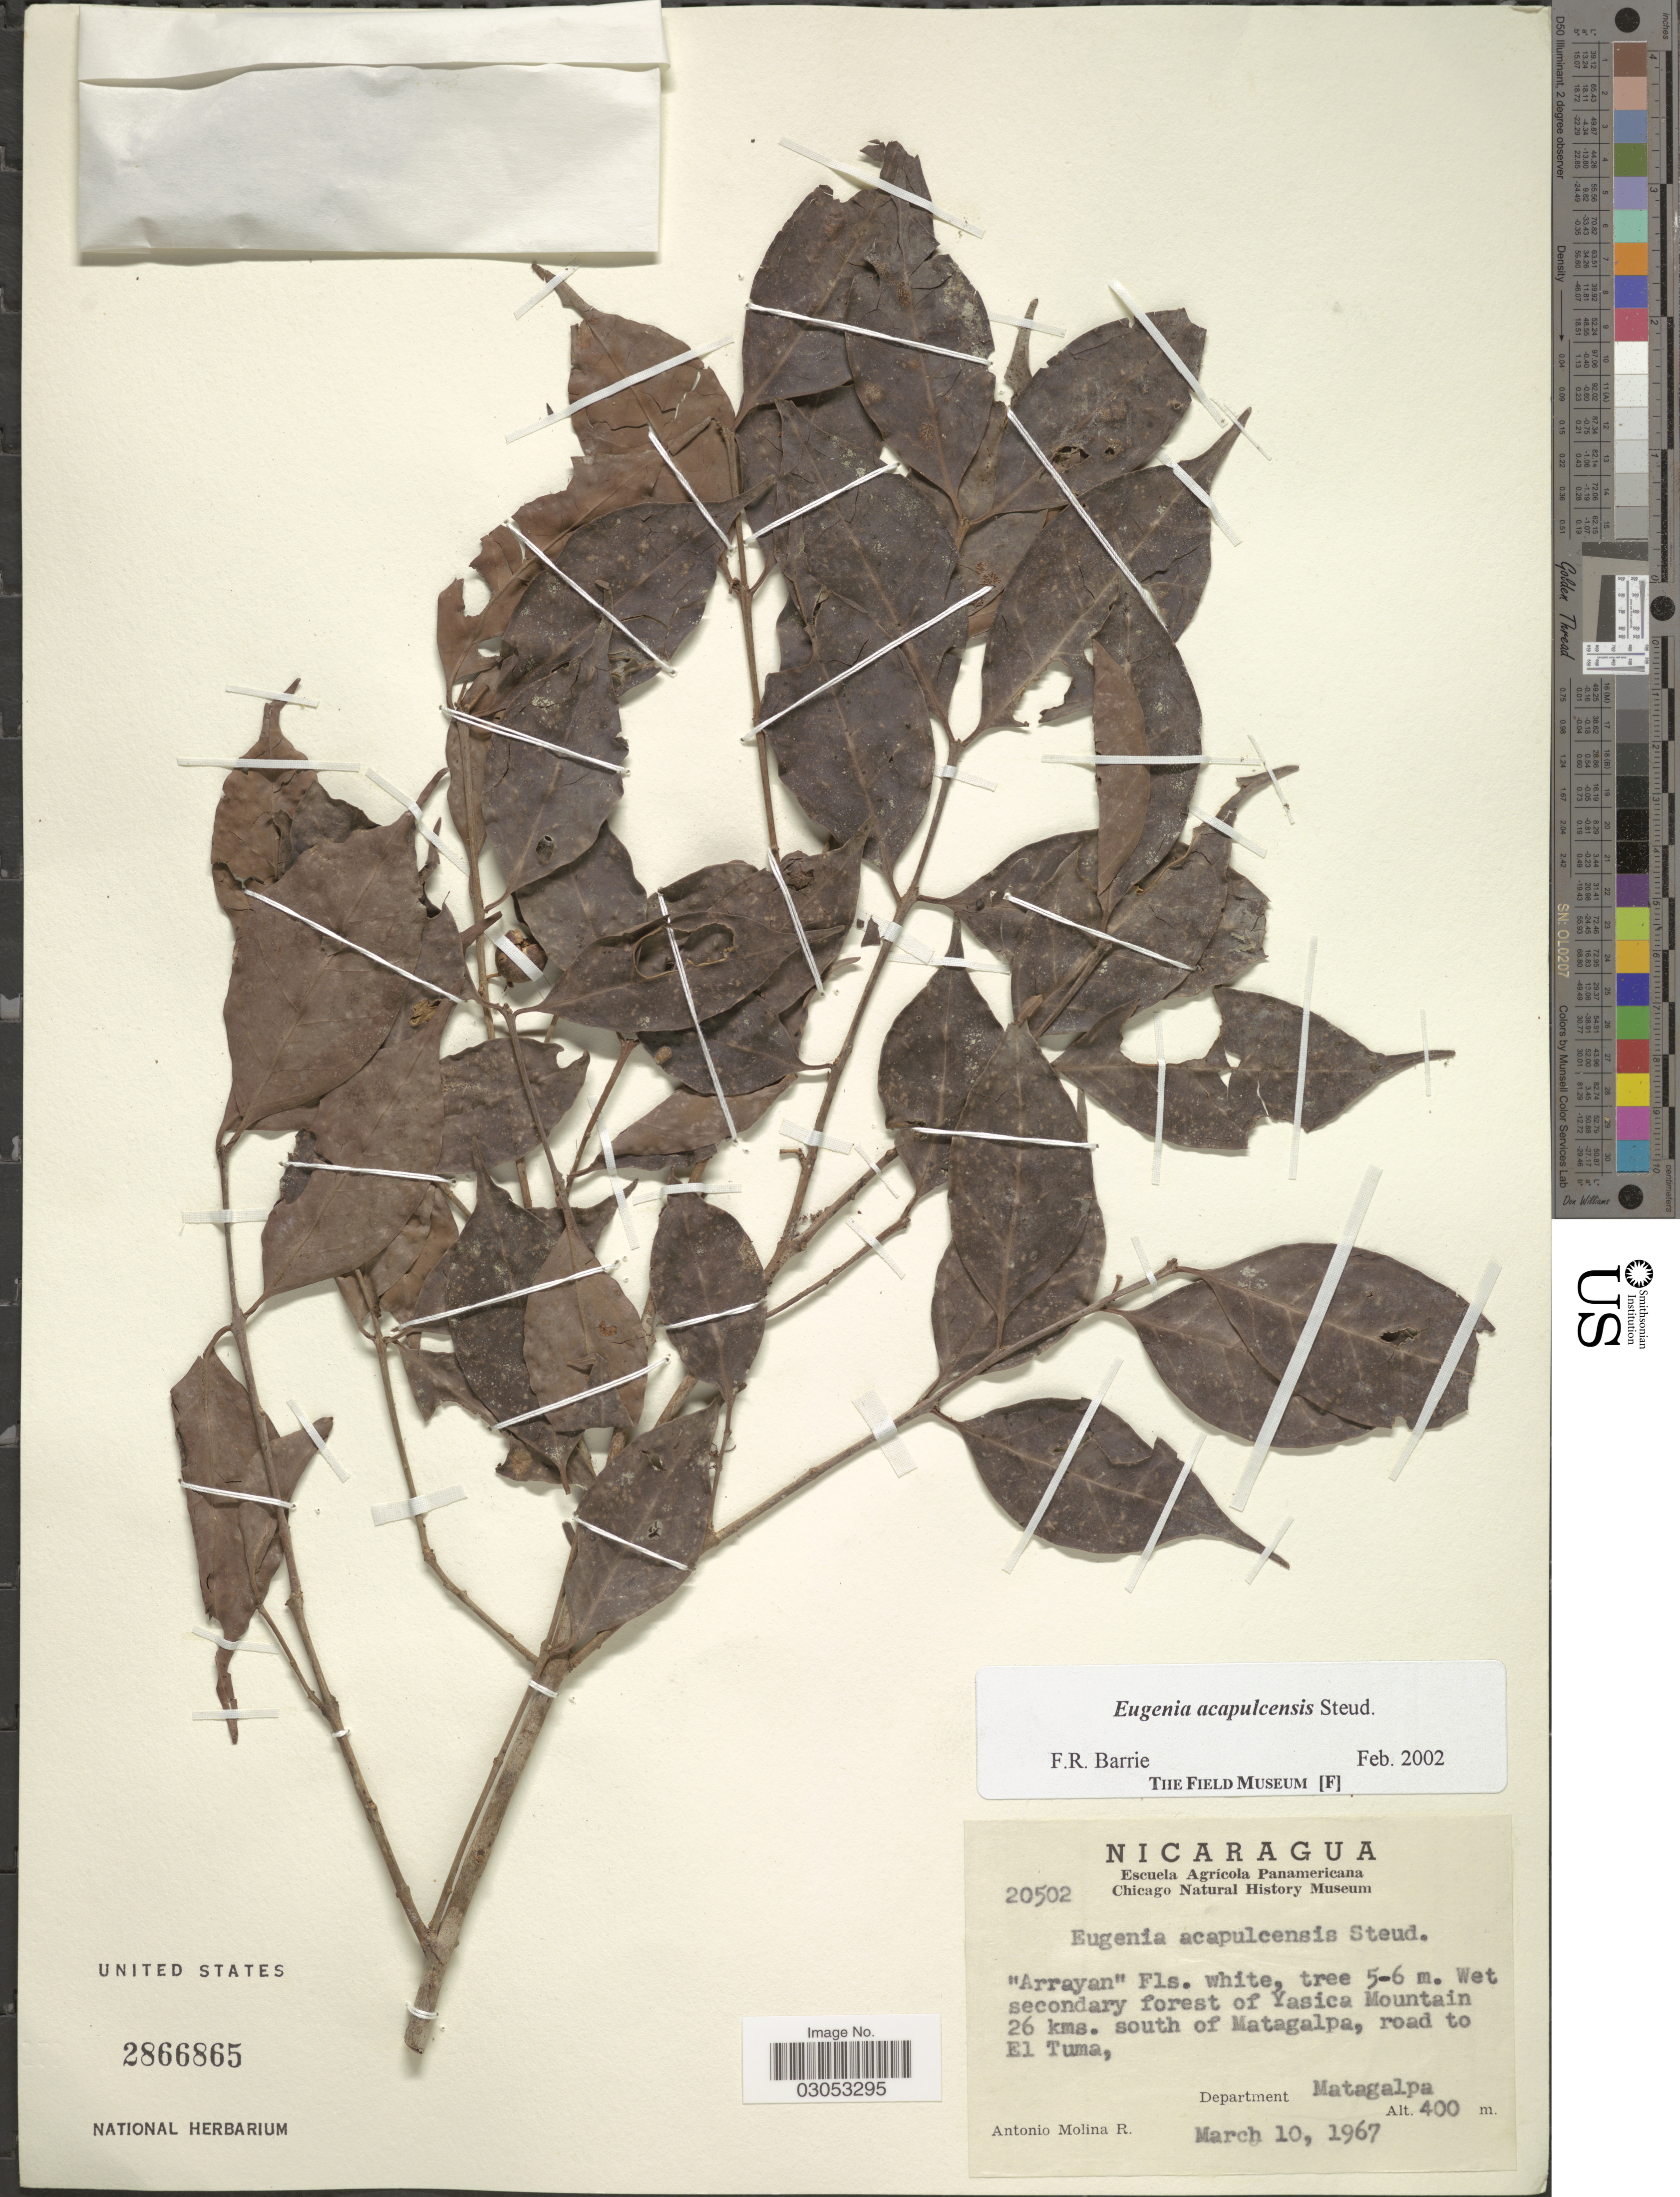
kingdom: Plantae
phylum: Tracheophyta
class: Magnoliopsida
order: Myrtales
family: Myrtaceae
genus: Eugenia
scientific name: Eugenia acapulcensis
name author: Steud.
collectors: A. Molina R.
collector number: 20502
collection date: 1967-03-10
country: Nicaragua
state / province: Matagalpa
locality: Wet secondary forest of Yasica Mountain 26 kms. south of Matagalpa, road to El Tuma, Department Matagalpa.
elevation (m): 400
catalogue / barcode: US 2866865